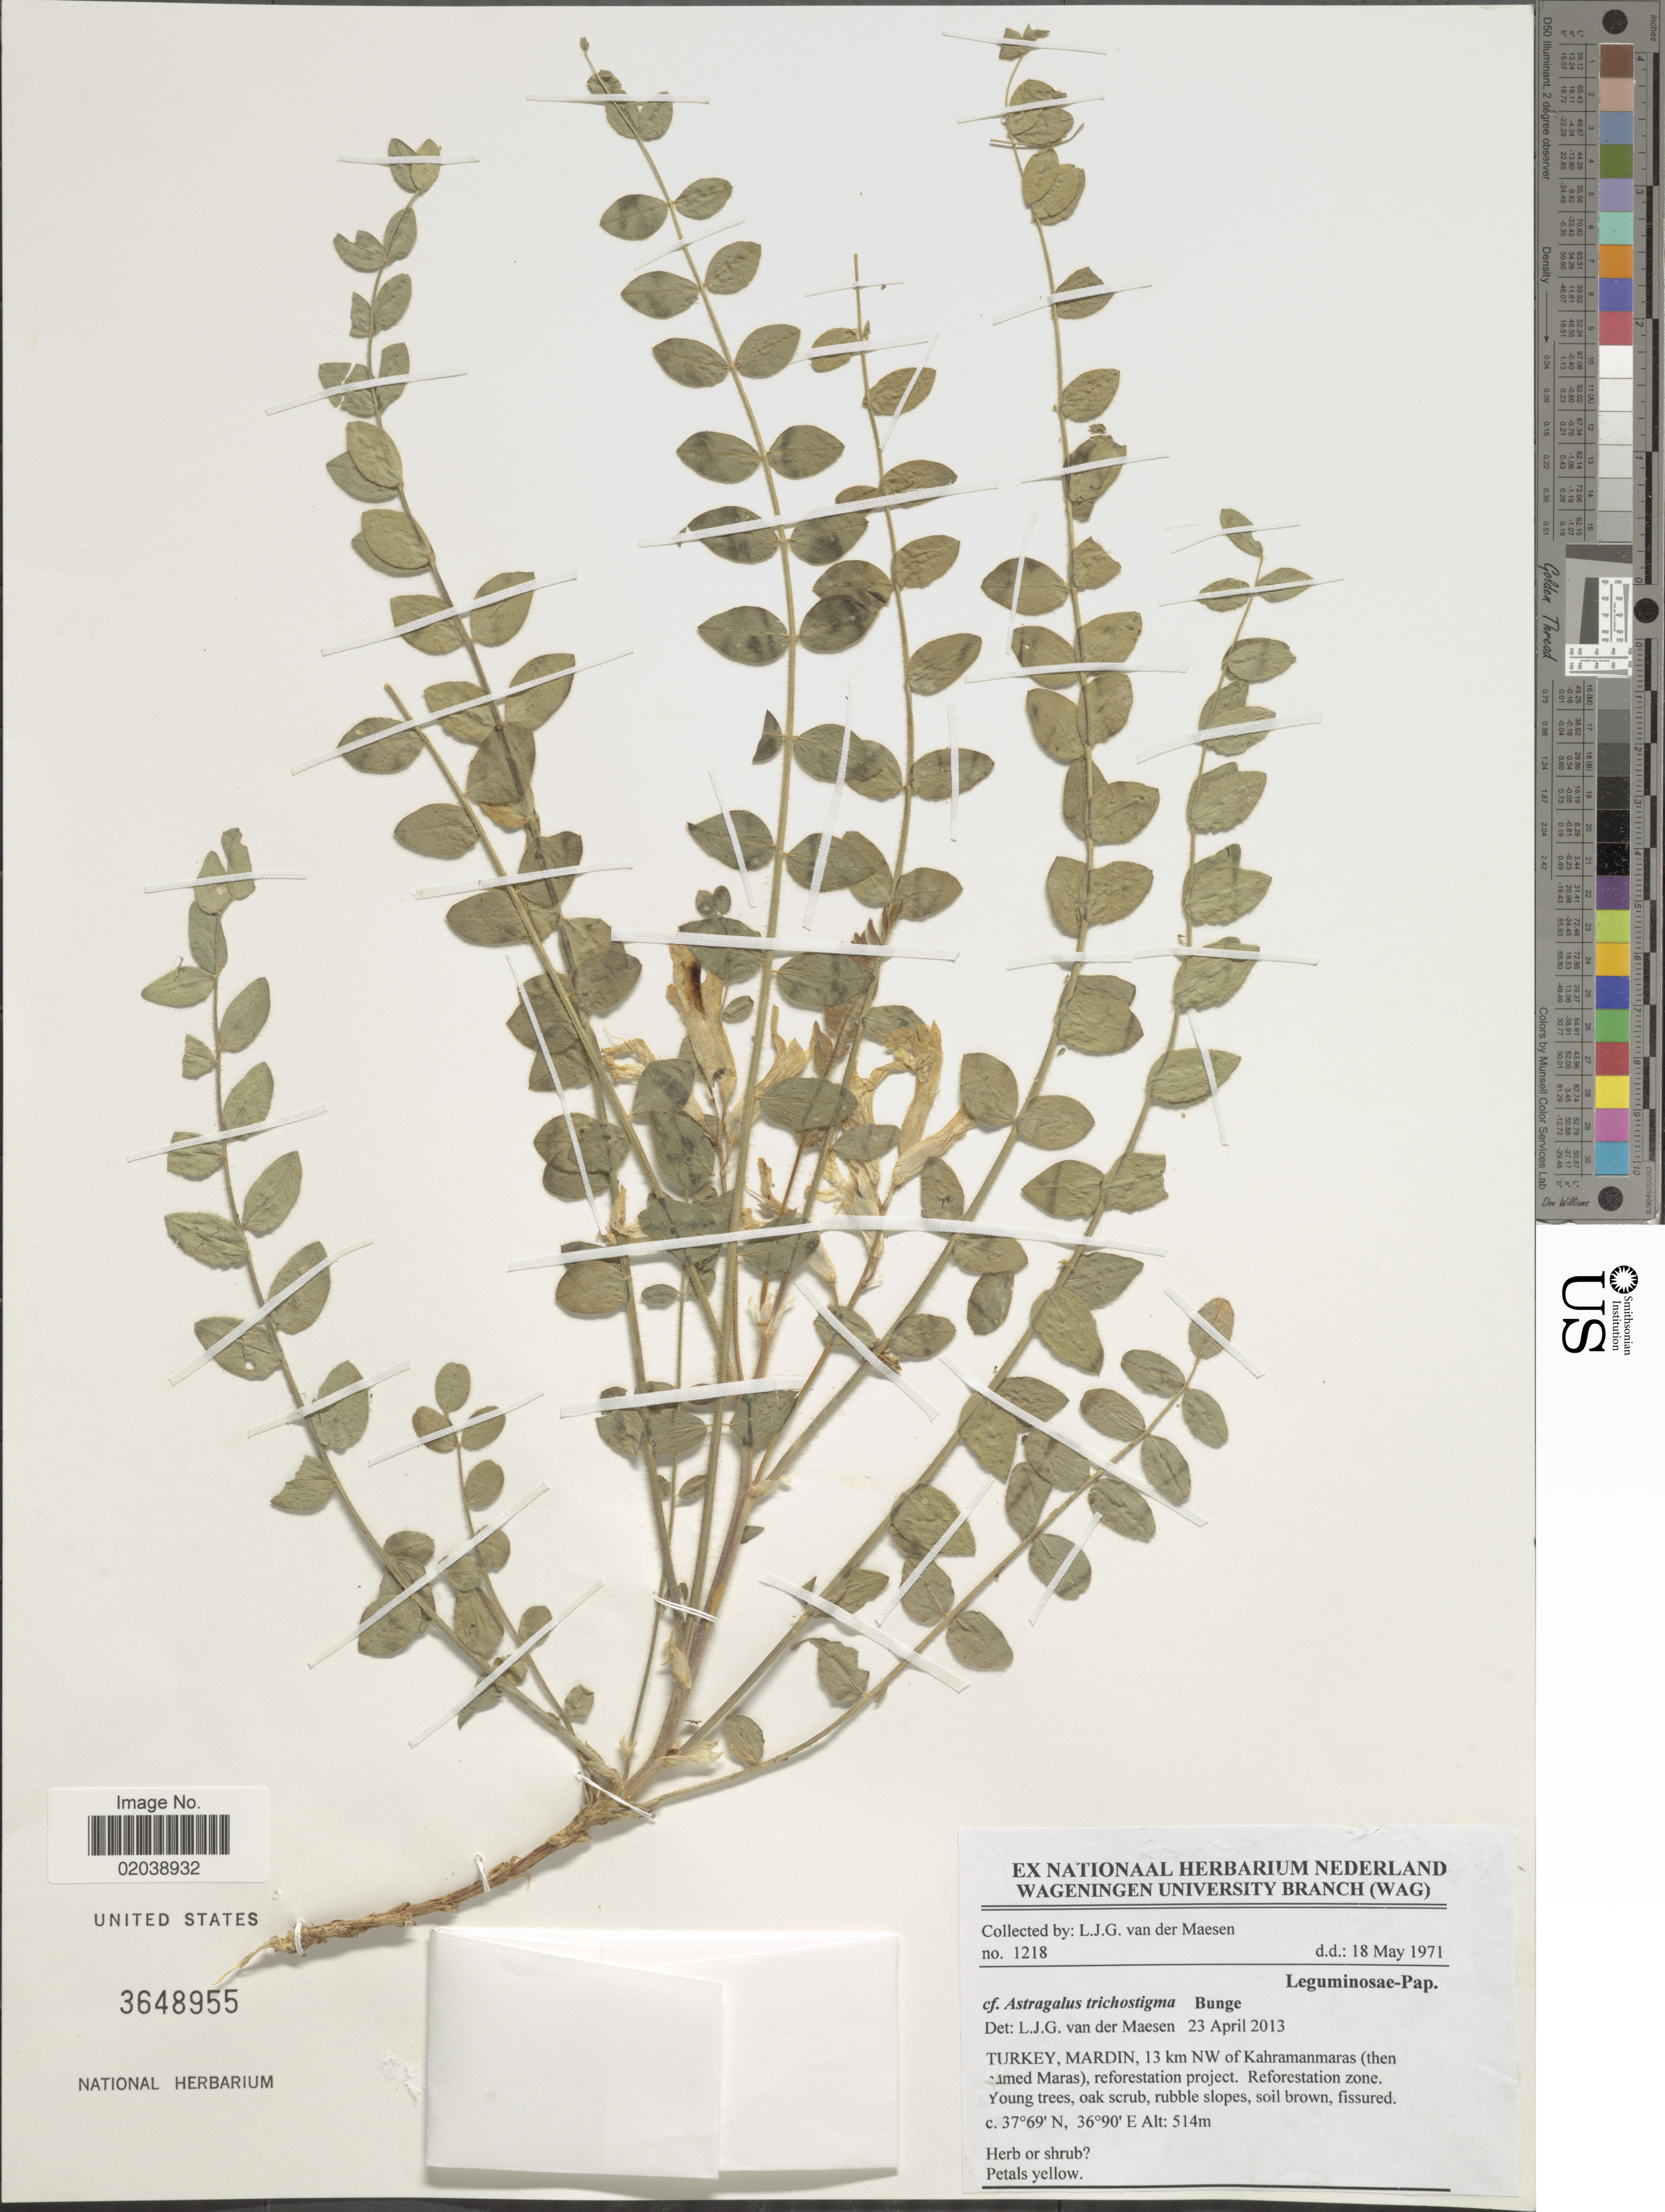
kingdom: Plantae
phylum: Tracheophyta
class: Magnoliopsida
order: Fabales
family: Fabaceae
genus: Astragalus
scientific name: Astragalus trichostigma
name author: Bunge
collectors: L. van der Maesen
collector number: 1218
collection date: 1971-05-18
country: Turkey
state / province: Mardin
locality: Turkey, Mardin, 13 km NW of Kahramanmaras, reforestation project,. Reforestation zone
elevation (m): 514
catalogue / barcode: US 3648955